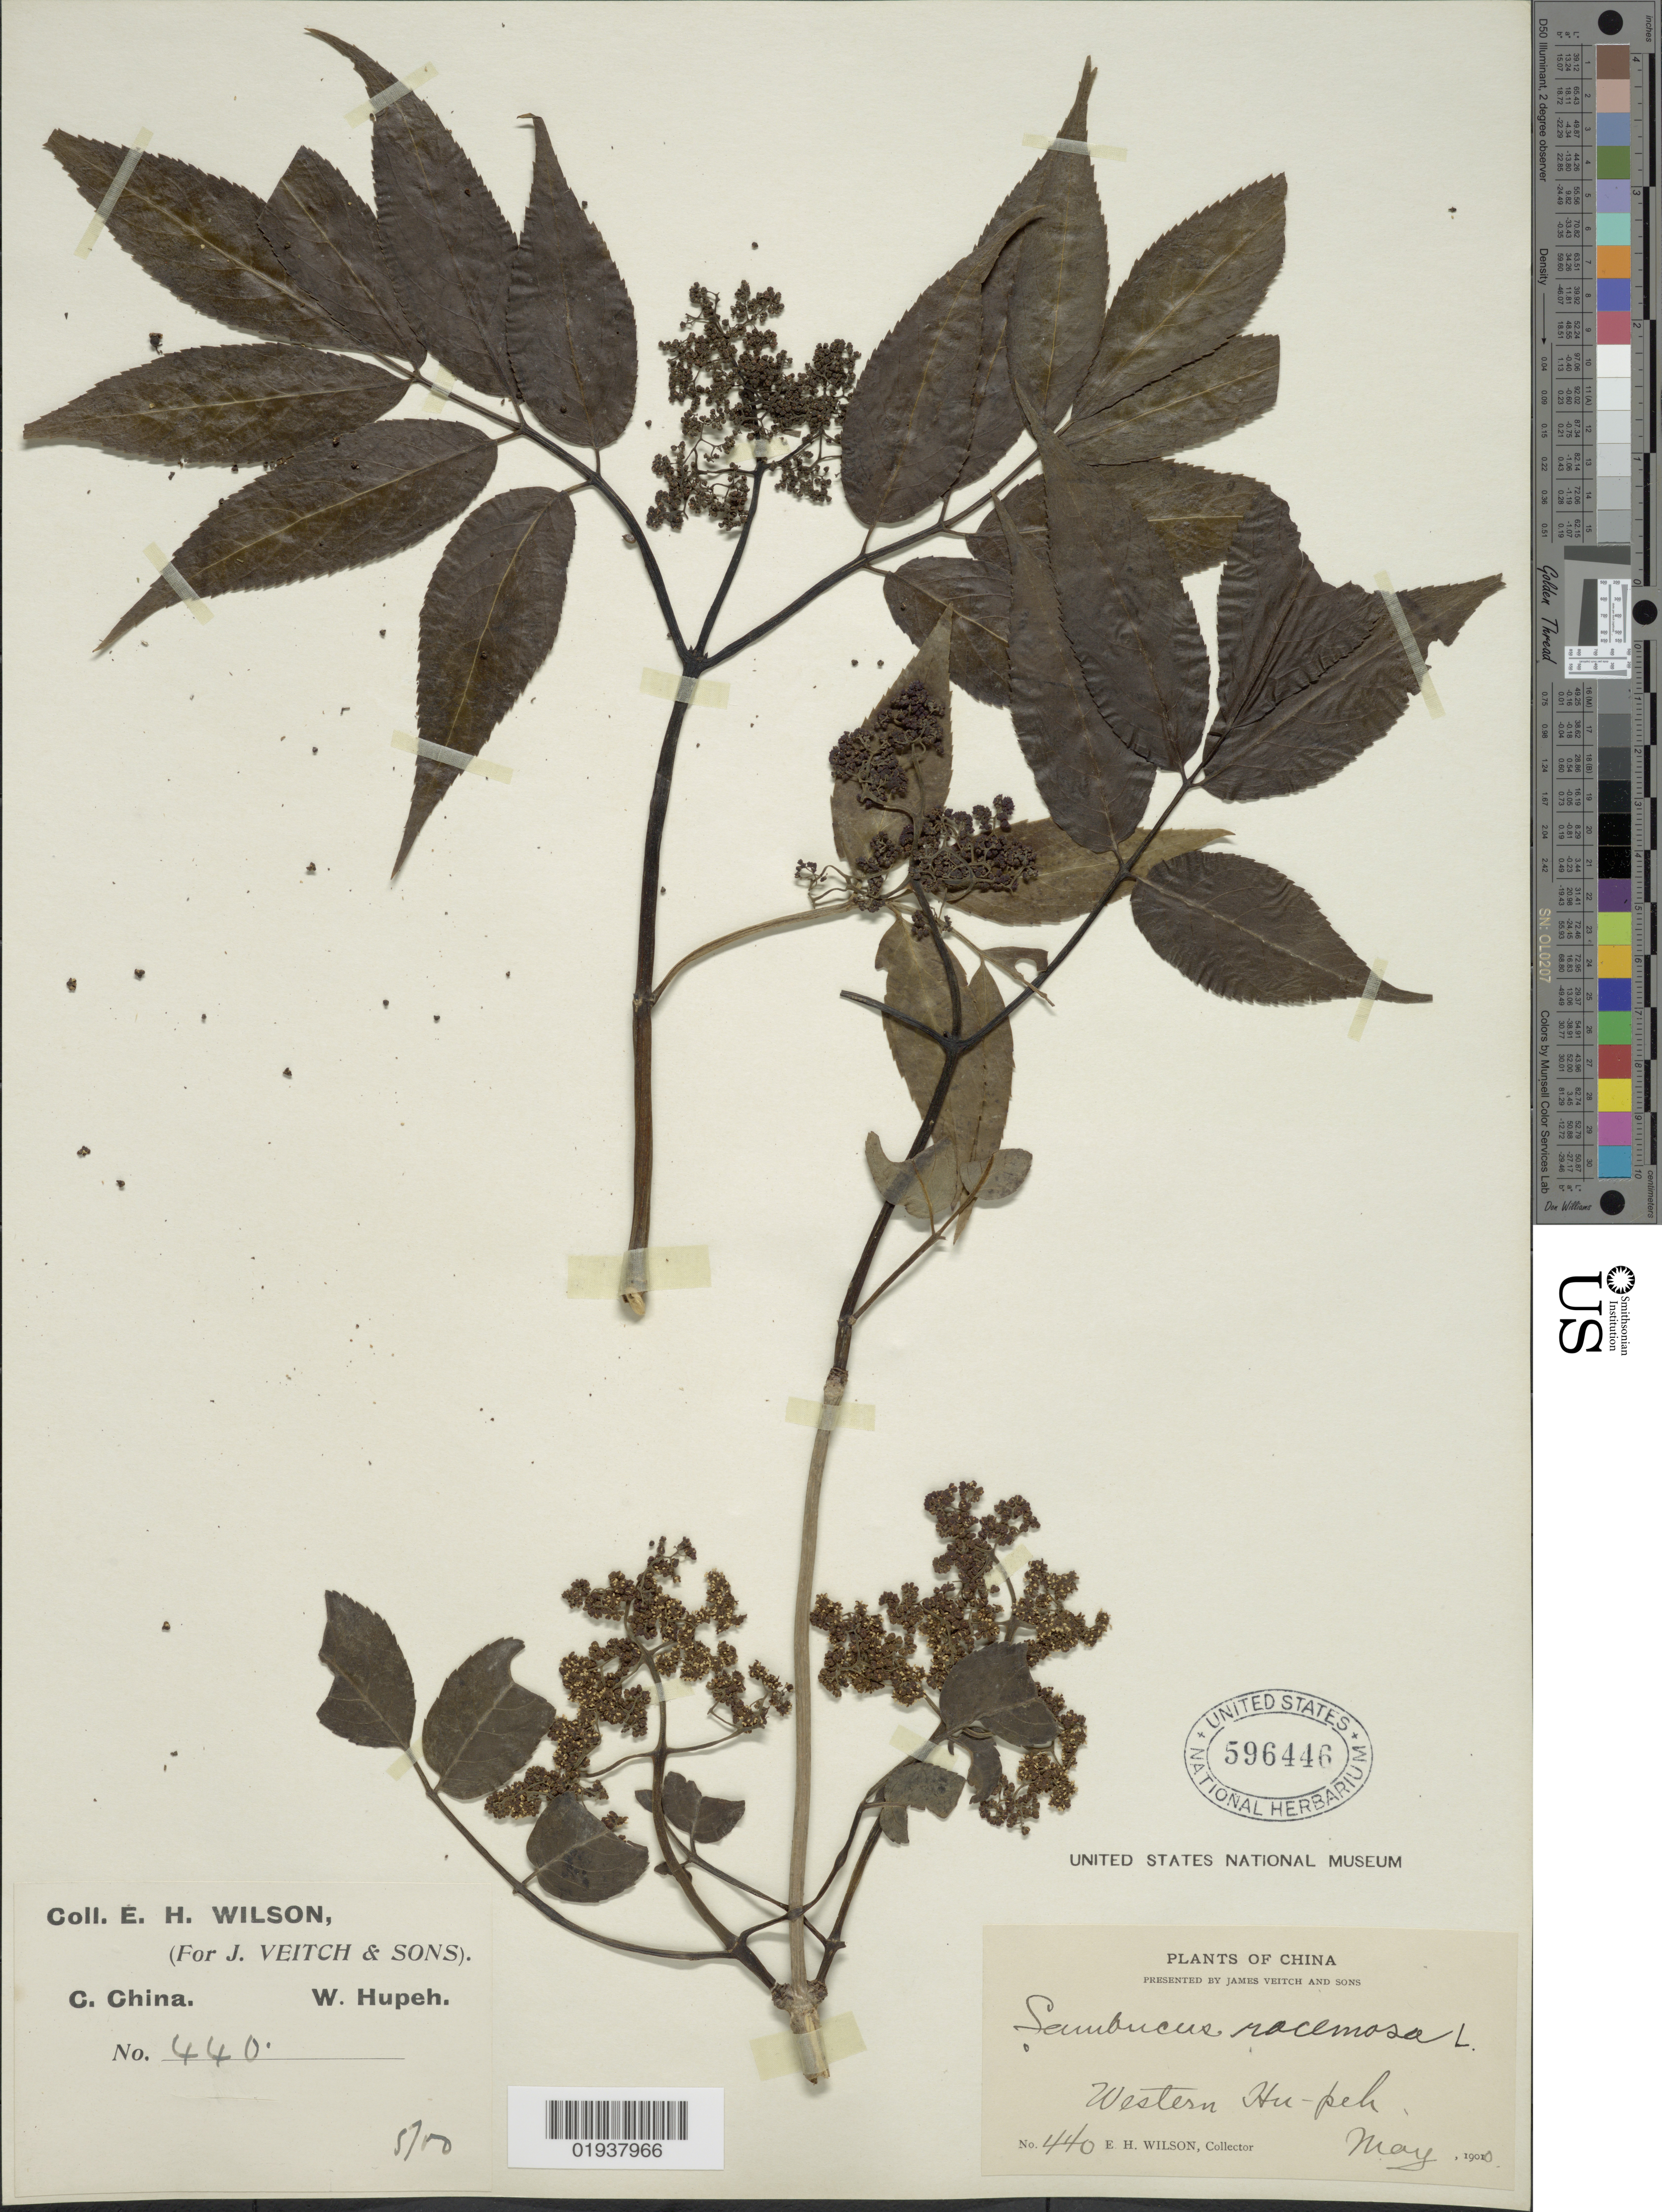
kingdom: Plantae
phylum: Tracheophyta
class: Magnoliopsida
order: Dipsacales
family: Viburnaceae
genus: Sambucus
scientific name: Sambucus racemosa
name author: L.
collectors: E. Wilson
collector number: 440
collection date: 1900-05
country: China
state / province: Hubei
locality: C. China, W. Hupeh, Western Hu-peh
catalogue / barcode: US 596446